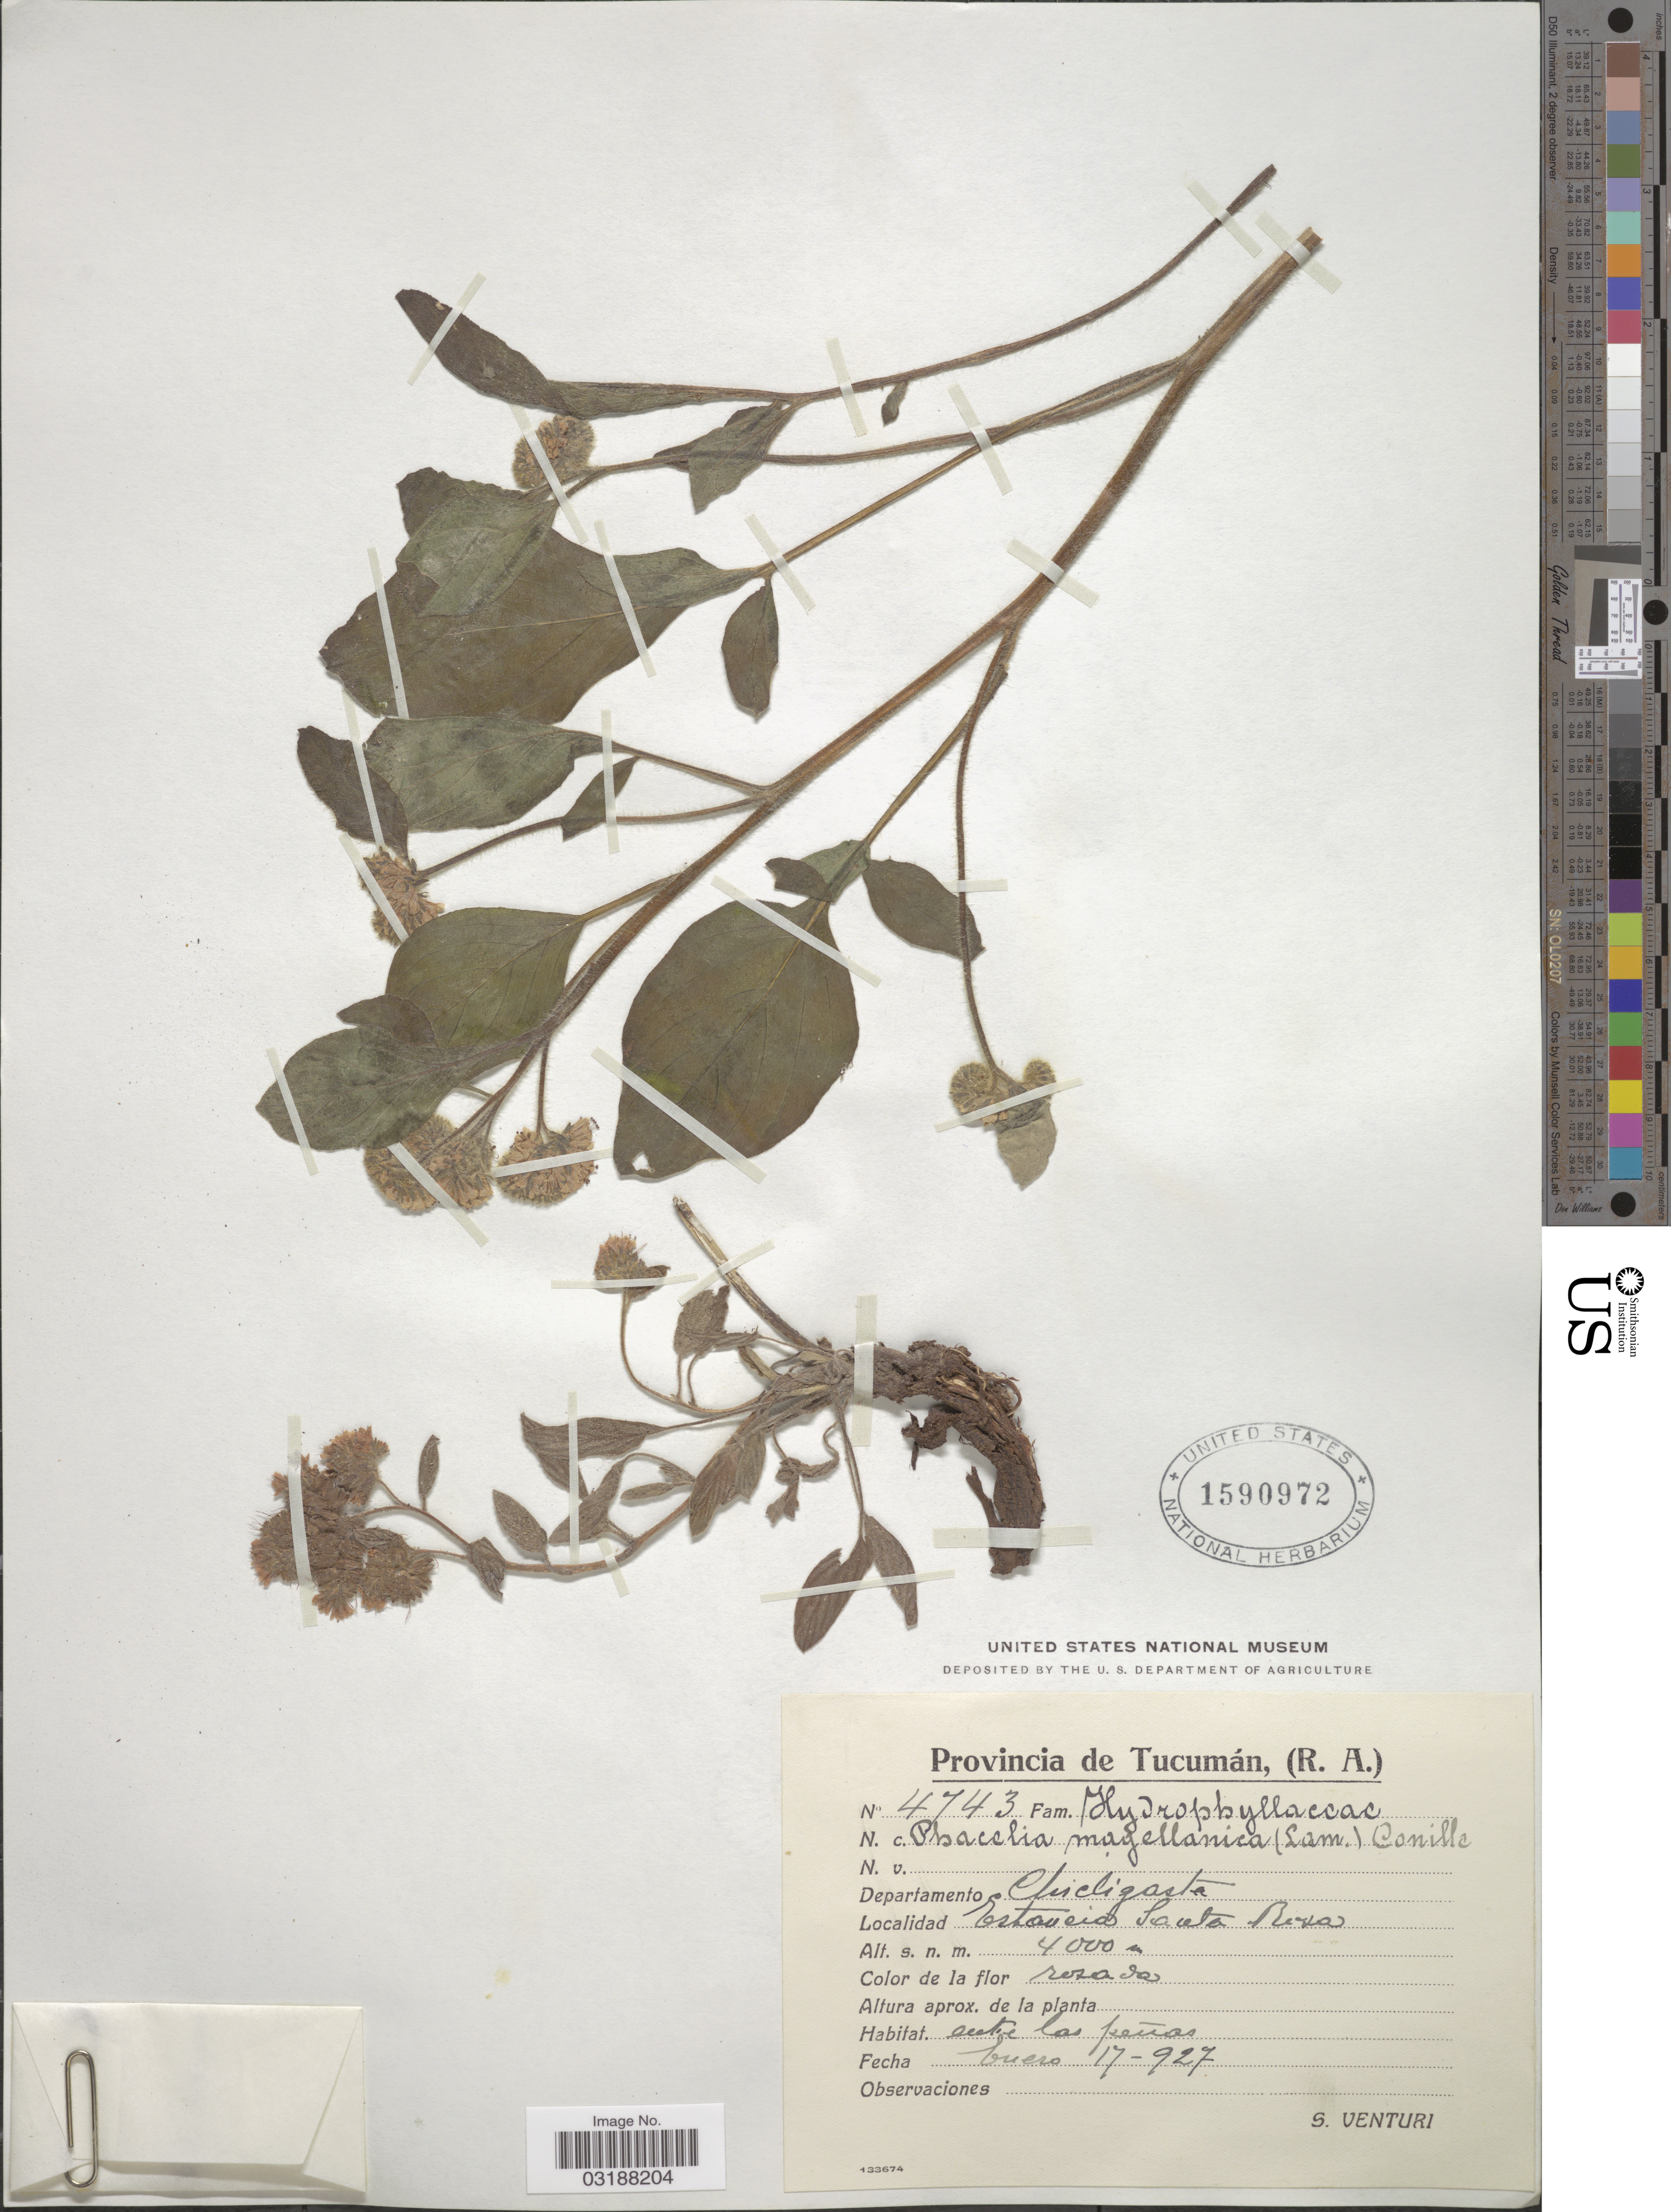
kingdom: Plantae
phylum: Tracheophyta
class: Magnoliopsida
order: Boraginales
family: Hydrophyllaceae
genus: Phacelia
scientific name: Phacelia magellanica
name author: (Lam.) Coville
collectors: S. Venturi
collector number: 4743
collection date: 1927-01-17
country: Argentina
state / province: Tucuman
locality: Provincia de Tucumán, (R.A.) Departamento Chicligasta, Estancia Santa Rosa.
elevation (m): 4000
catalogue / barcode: US 1590972